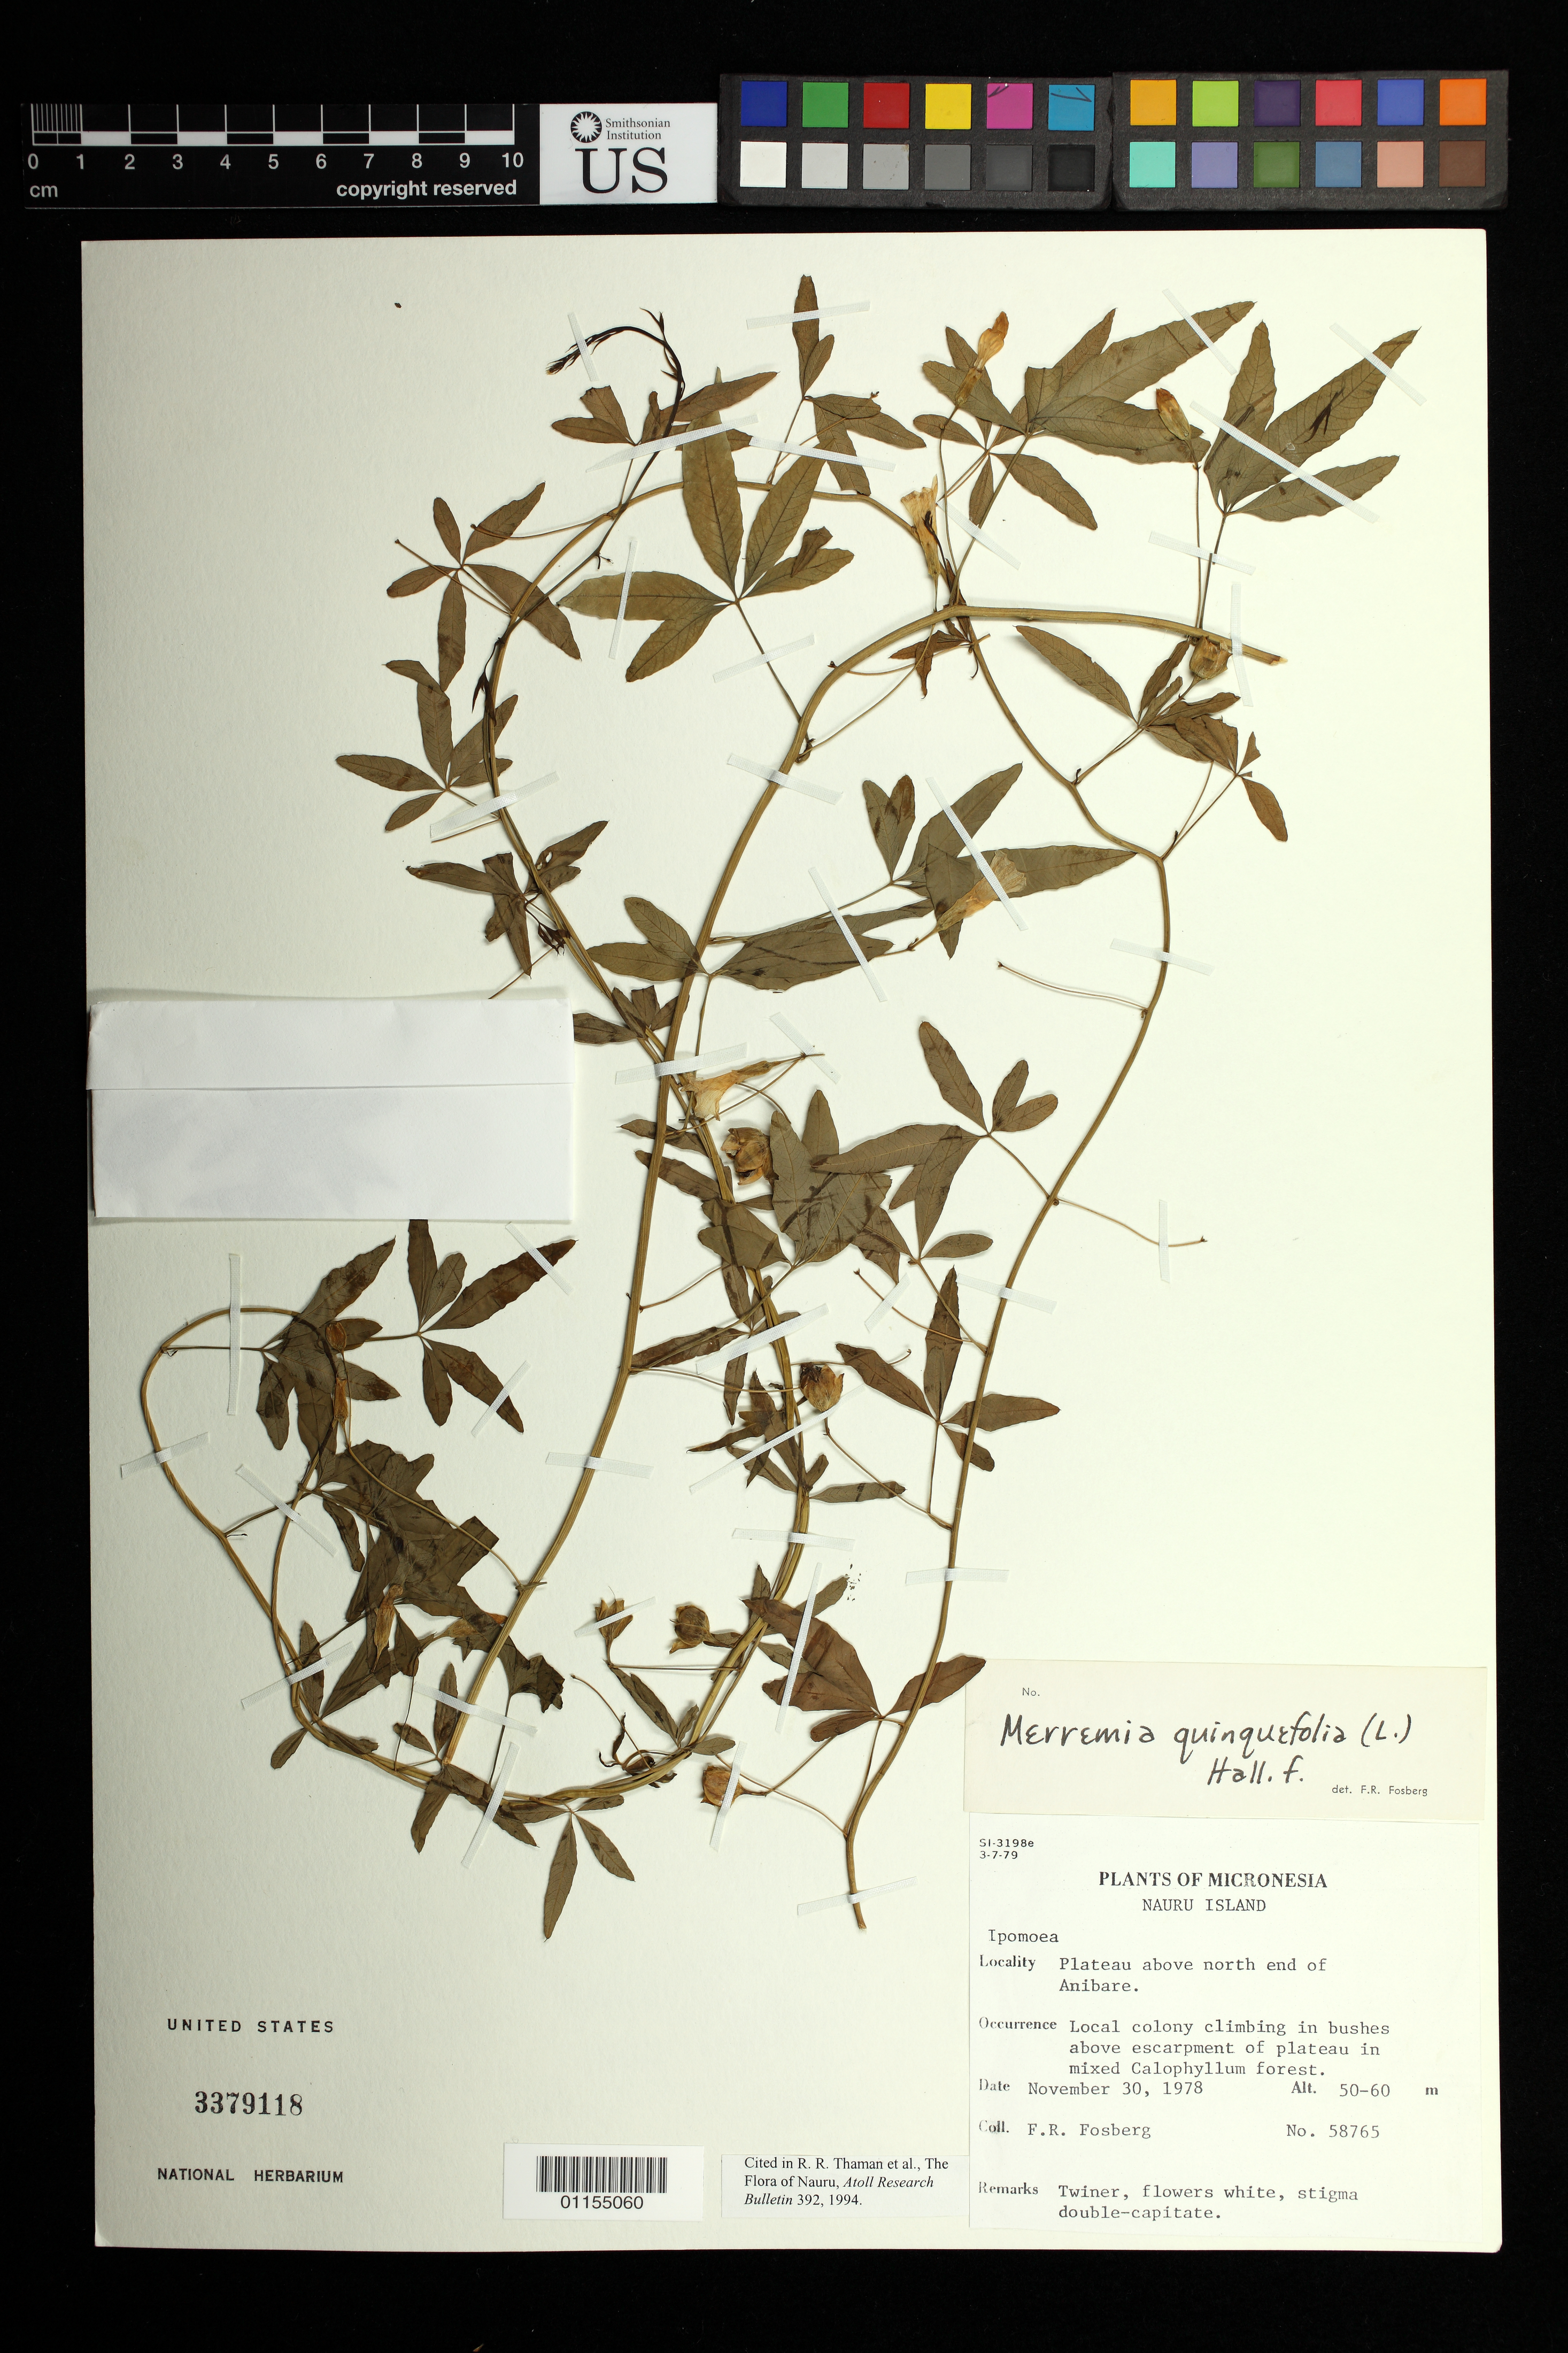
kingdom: Plantae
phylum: Tracheophyta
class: Magnoliopsida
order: Solanales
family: Convolvulaceae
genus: Distimake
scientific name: Distimake quinquefolius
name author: (L.) A. R. Simões & Staples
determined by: Wagner, W. L., (BOT), Smithsonian Institution - National Museum of Natural History (UNITED STATES)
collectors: F. R. Fosberg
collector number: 58765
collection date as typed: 30 Nov 1978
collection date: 1978-11-30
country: Nauru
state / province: Anibare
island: Nauru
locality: Plateau above north end of Anibare Bay.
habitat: climbing in bushes above escarpment of plateau.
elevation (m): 50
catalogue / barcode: US 3379118